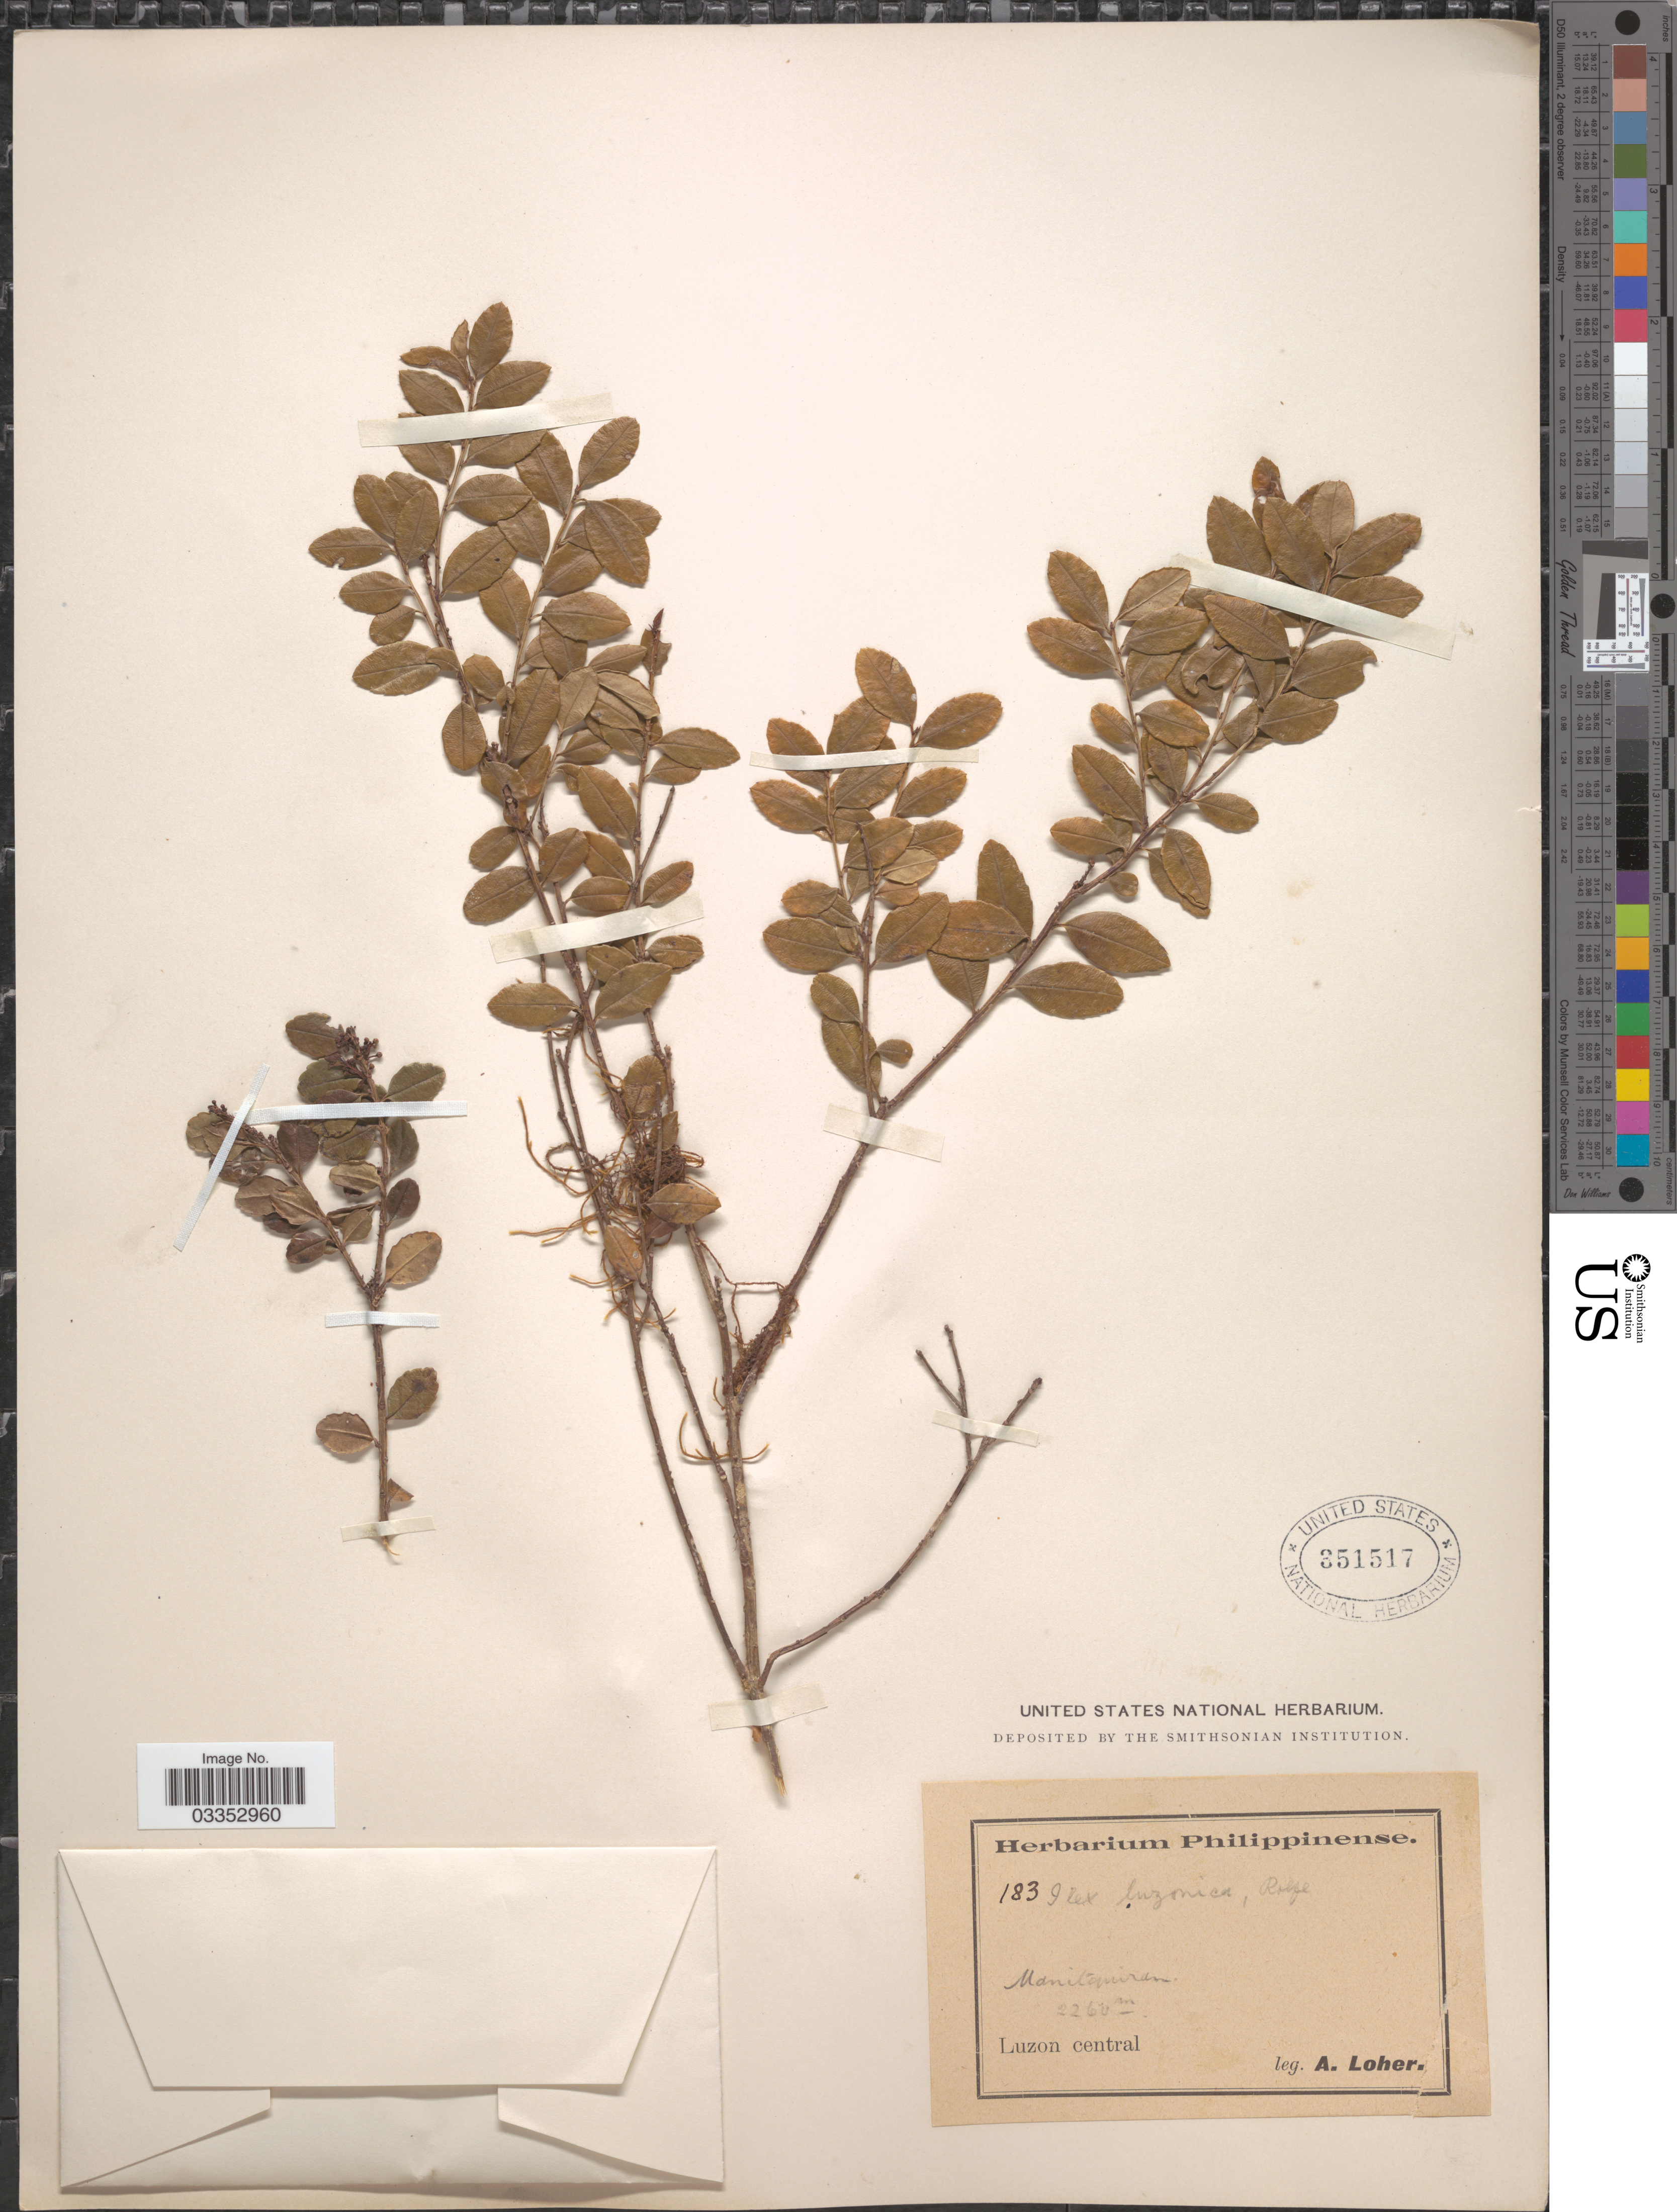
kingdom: Plantae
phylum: Tracheophyta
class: Magnoliopsida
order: Aquifoliales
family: Aquifoliaceae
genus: Ilex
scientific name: Ilex luzonica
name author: Rolfe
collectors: A. Loher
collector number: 183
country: Philippines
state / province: Central Luzon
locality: Manitquiran (Correct spelling: Mangitquiran) Luzon central.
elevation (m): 2260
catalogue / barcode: US 351517